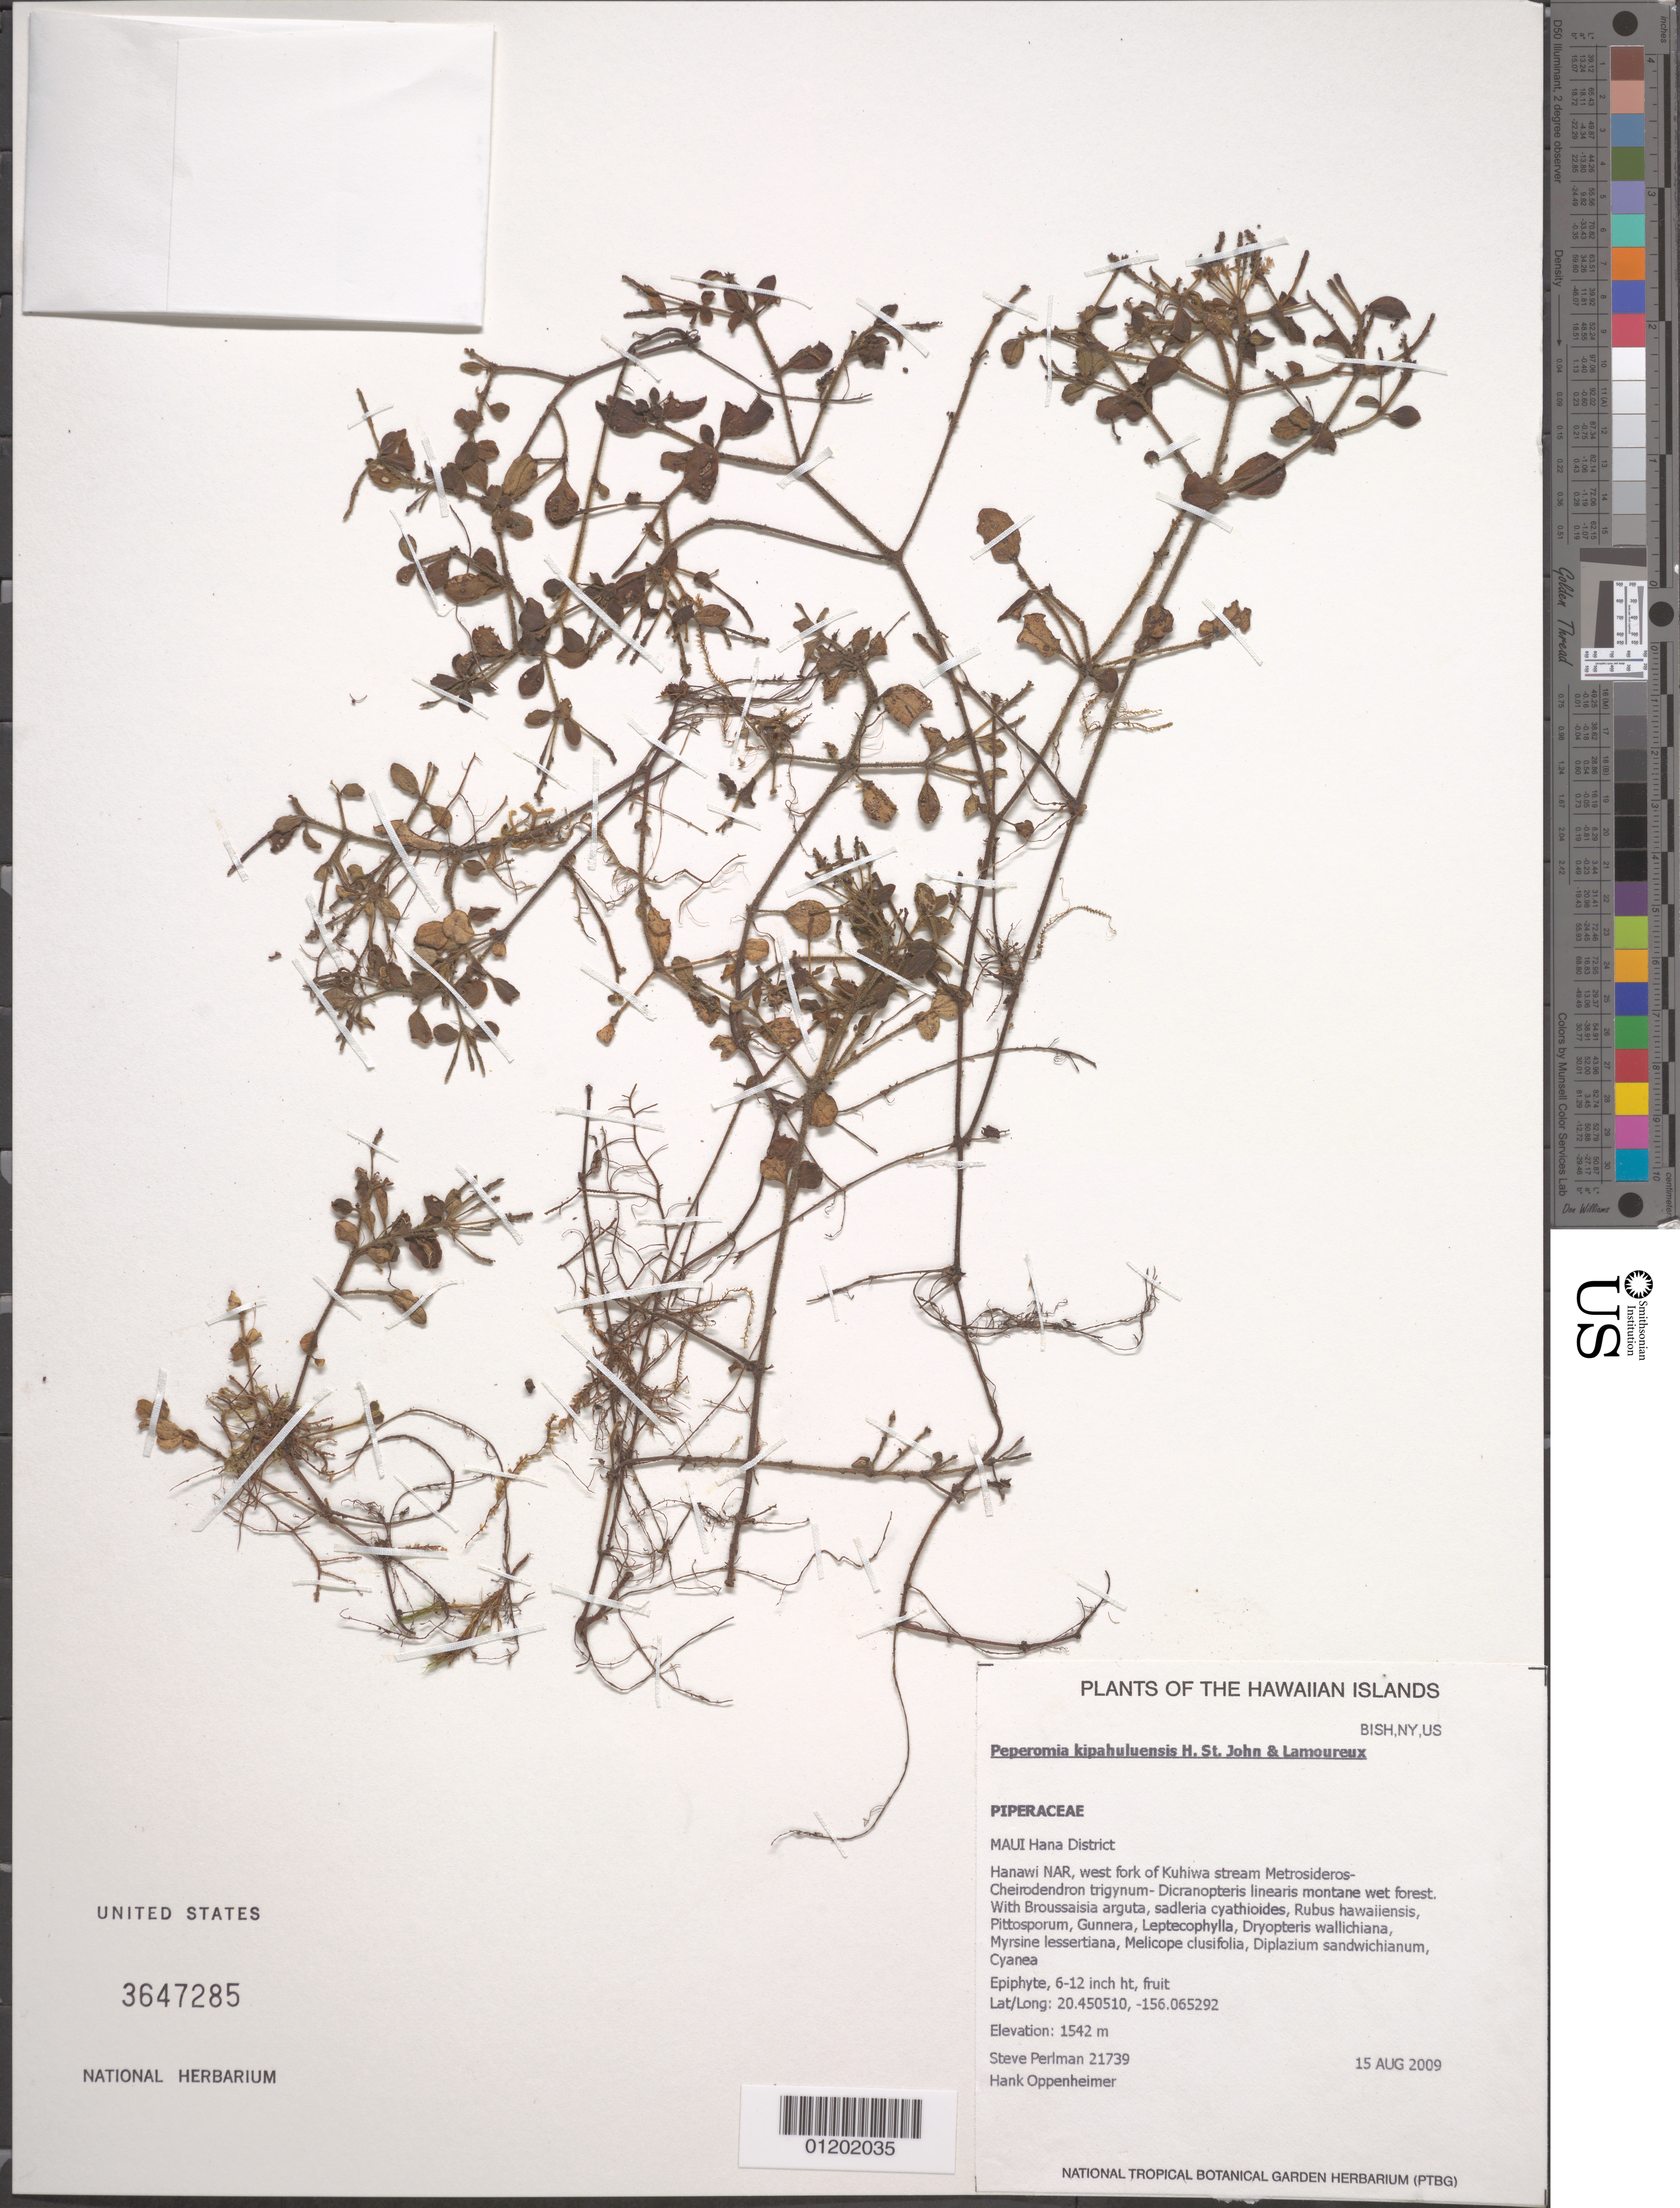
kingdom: Plantae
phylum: Tracheophyta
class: Magnoliopsida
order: Piperales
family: Piperaceae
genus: Peperomia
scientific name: Peperomia kipahuluensis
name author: H. St. John & Lamoureux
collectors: S. P. Perlman & H. L. Oppenheimer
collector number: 21739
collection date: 2009-08-15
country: United States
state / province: Hawaii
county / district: Maui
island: Maui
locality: Hamakua District, Hanawi NAR, west fork of Kuhiwa stream.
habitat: Montane wet forest.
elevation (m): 1542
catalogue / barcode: US 3647285